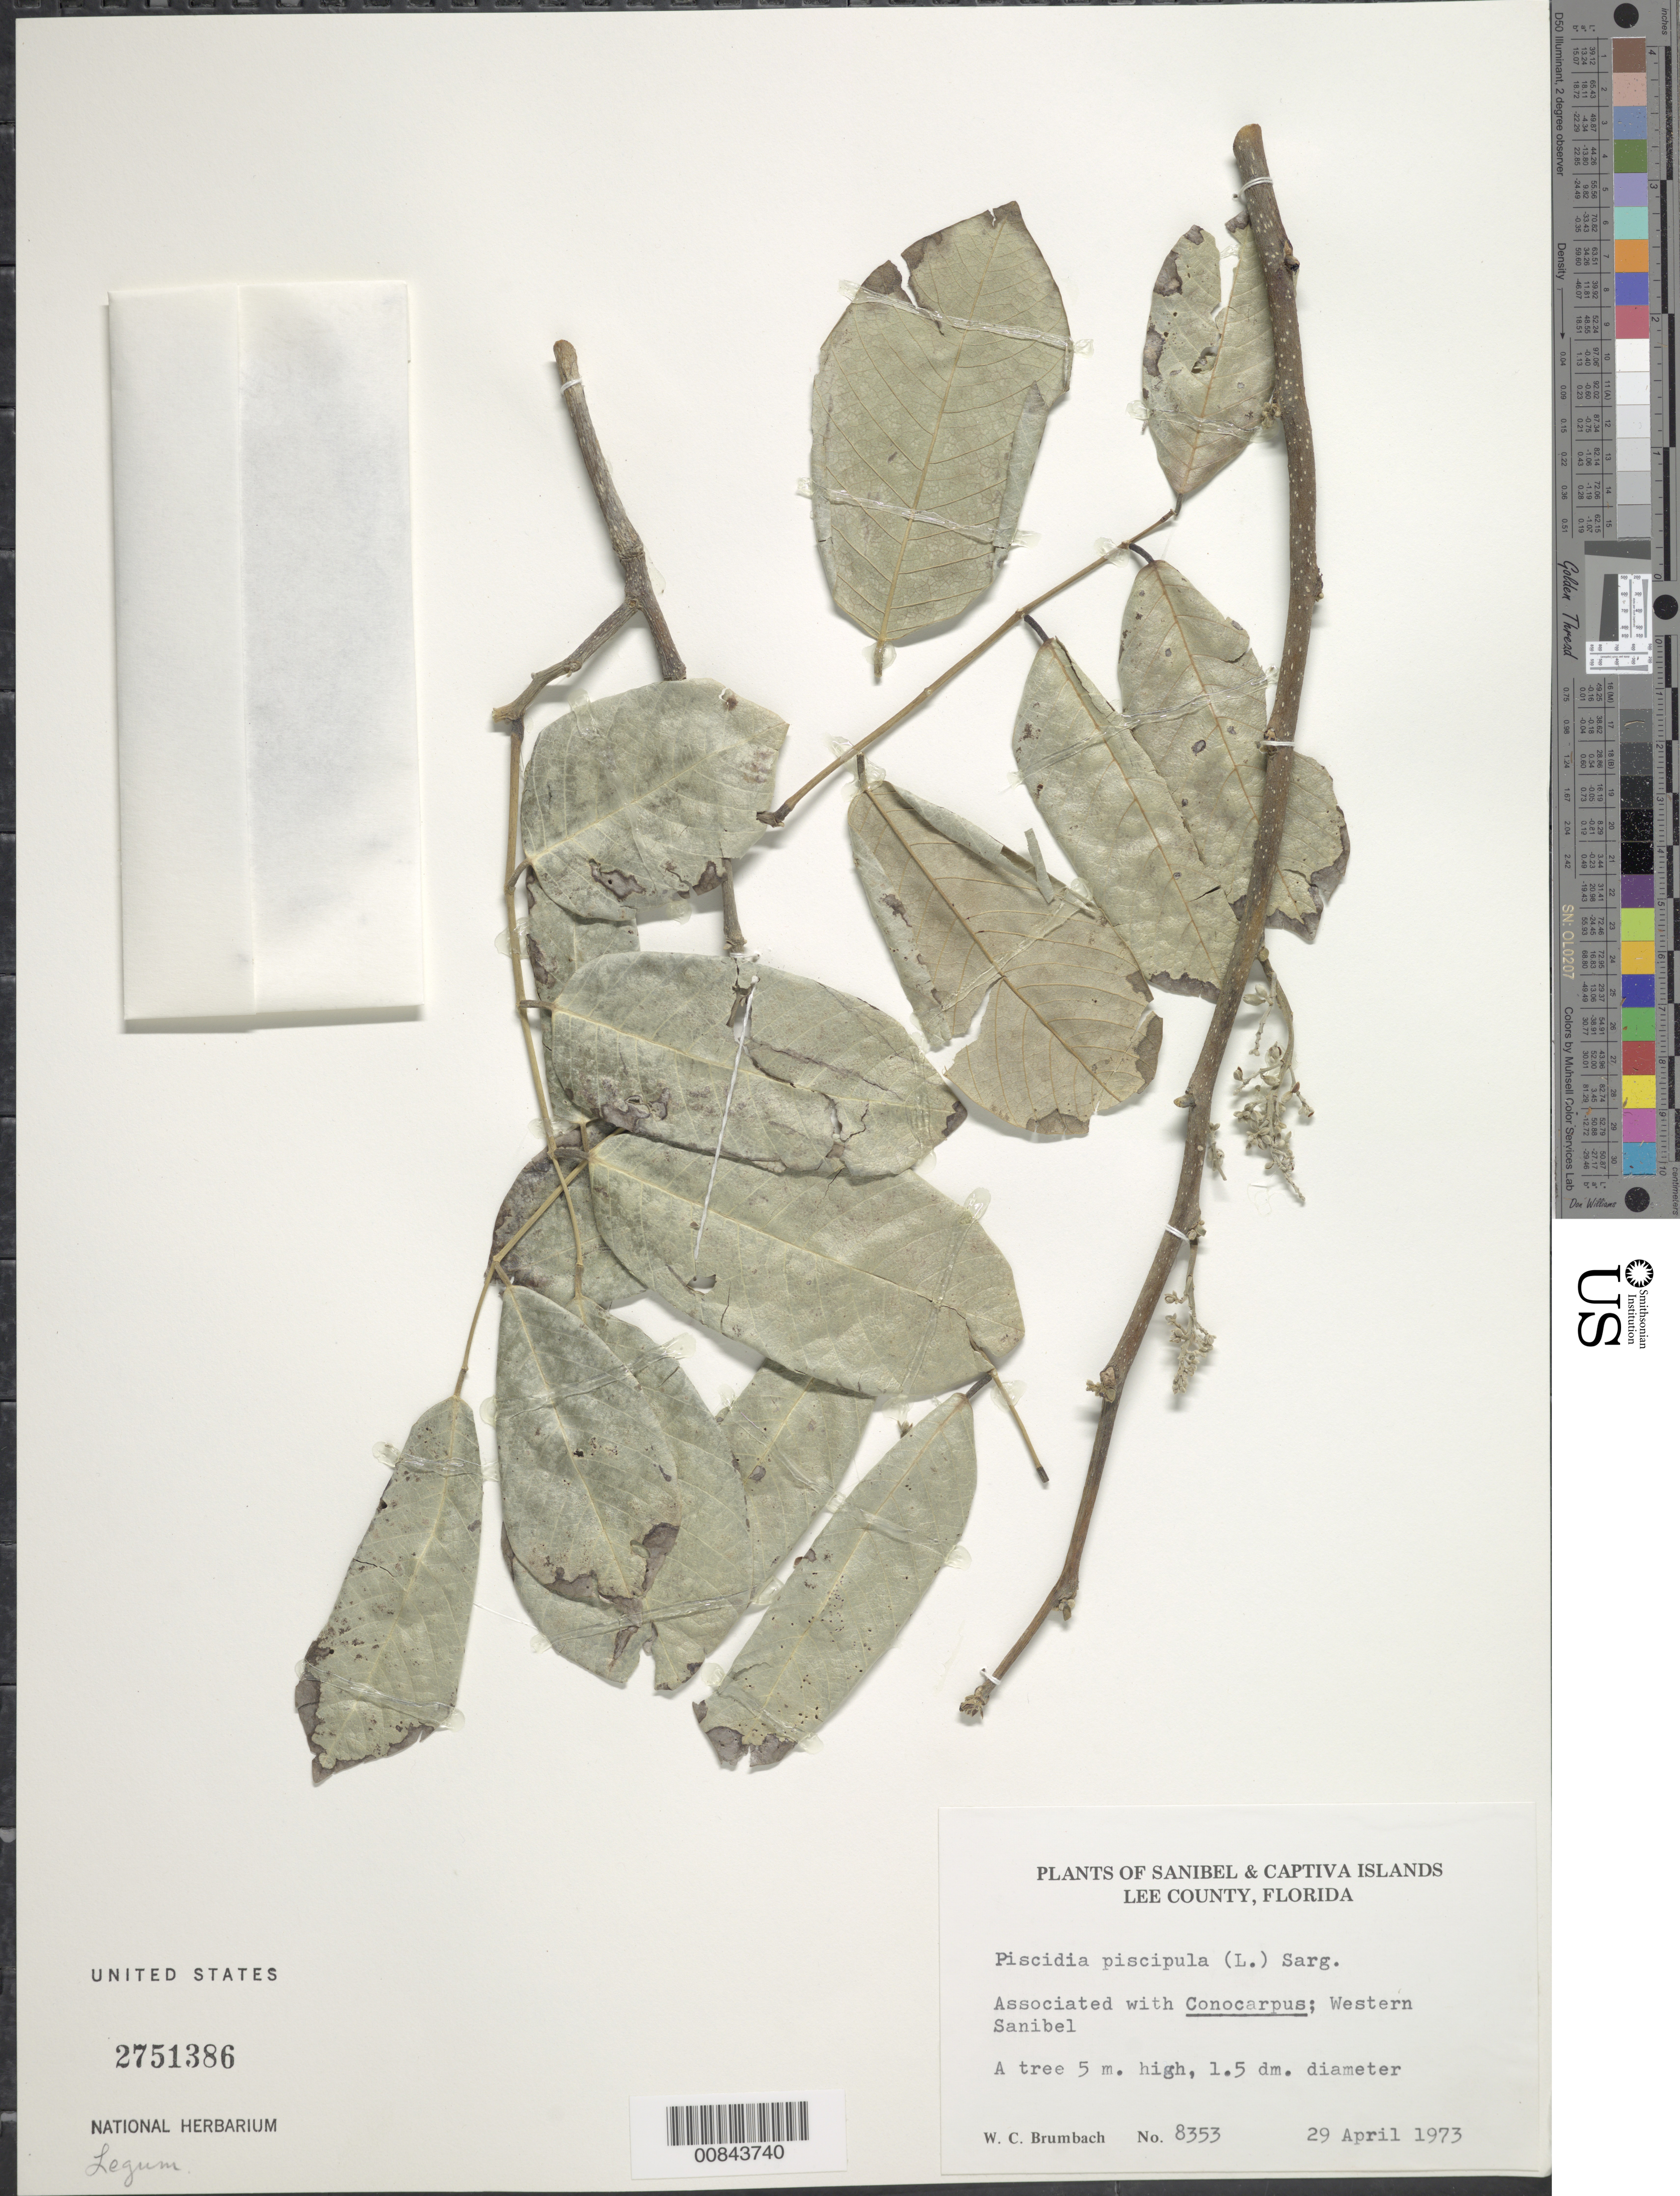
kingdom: Plantae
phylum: Tracheophyta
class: Magnoliopsida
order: Fabales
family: Fabaceae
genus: Piscidia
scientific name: Piscidia piscipula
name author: (L.) Sarg.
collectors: W. C. Brumbach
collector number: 8353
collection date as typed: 29 Apr 1973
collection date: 1973-04-29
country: United States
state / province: Florida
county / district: Lee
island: Sanibel Island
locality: Western Sanibel.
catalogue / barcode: US 2751386